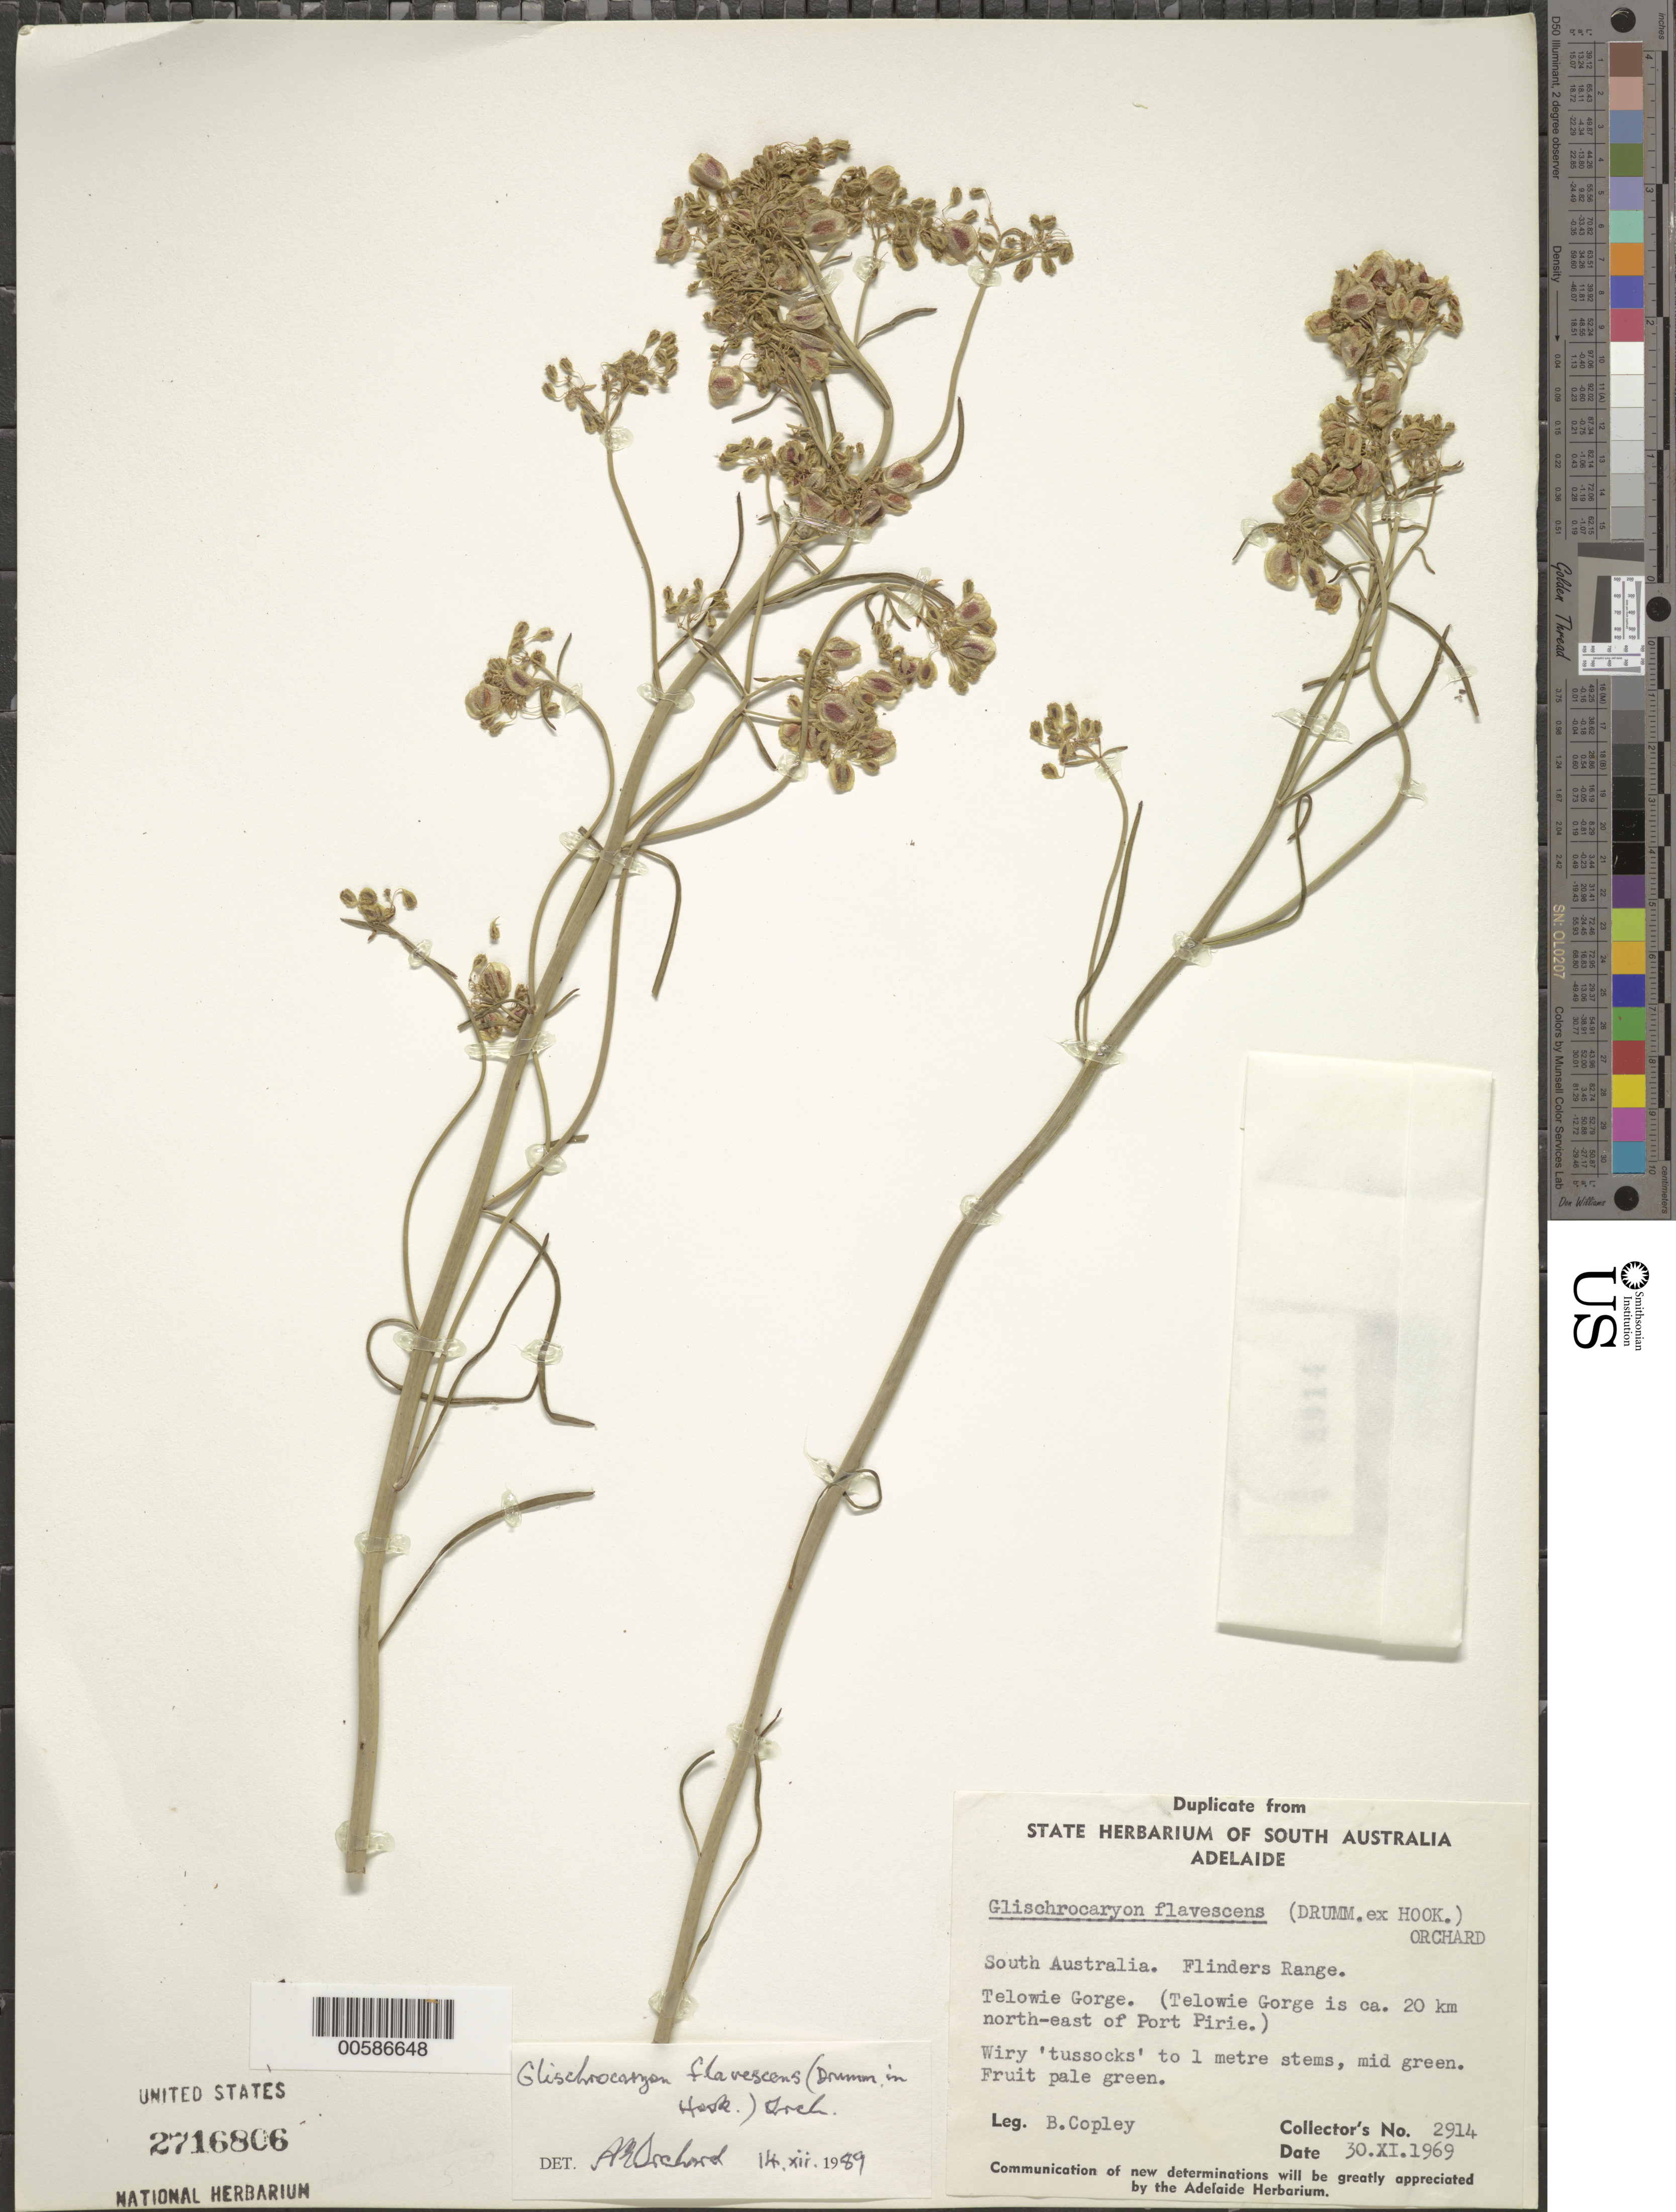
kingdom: Plantae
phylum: Tracheophyta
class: Magnoliopsida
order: Saxifragales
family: Haloragaceae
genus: Glischrocaryon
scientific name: Glischrocaryon flavescens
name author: (Drummond ex Hook.) Orchard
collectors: B. Copley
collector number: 2914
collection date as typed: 30 Nov 1969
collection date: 1969-11-30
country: Australia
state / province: South Australia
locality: Adelaide, Telowie Gorge, NE of Port Pirie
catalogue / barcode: US 2716806